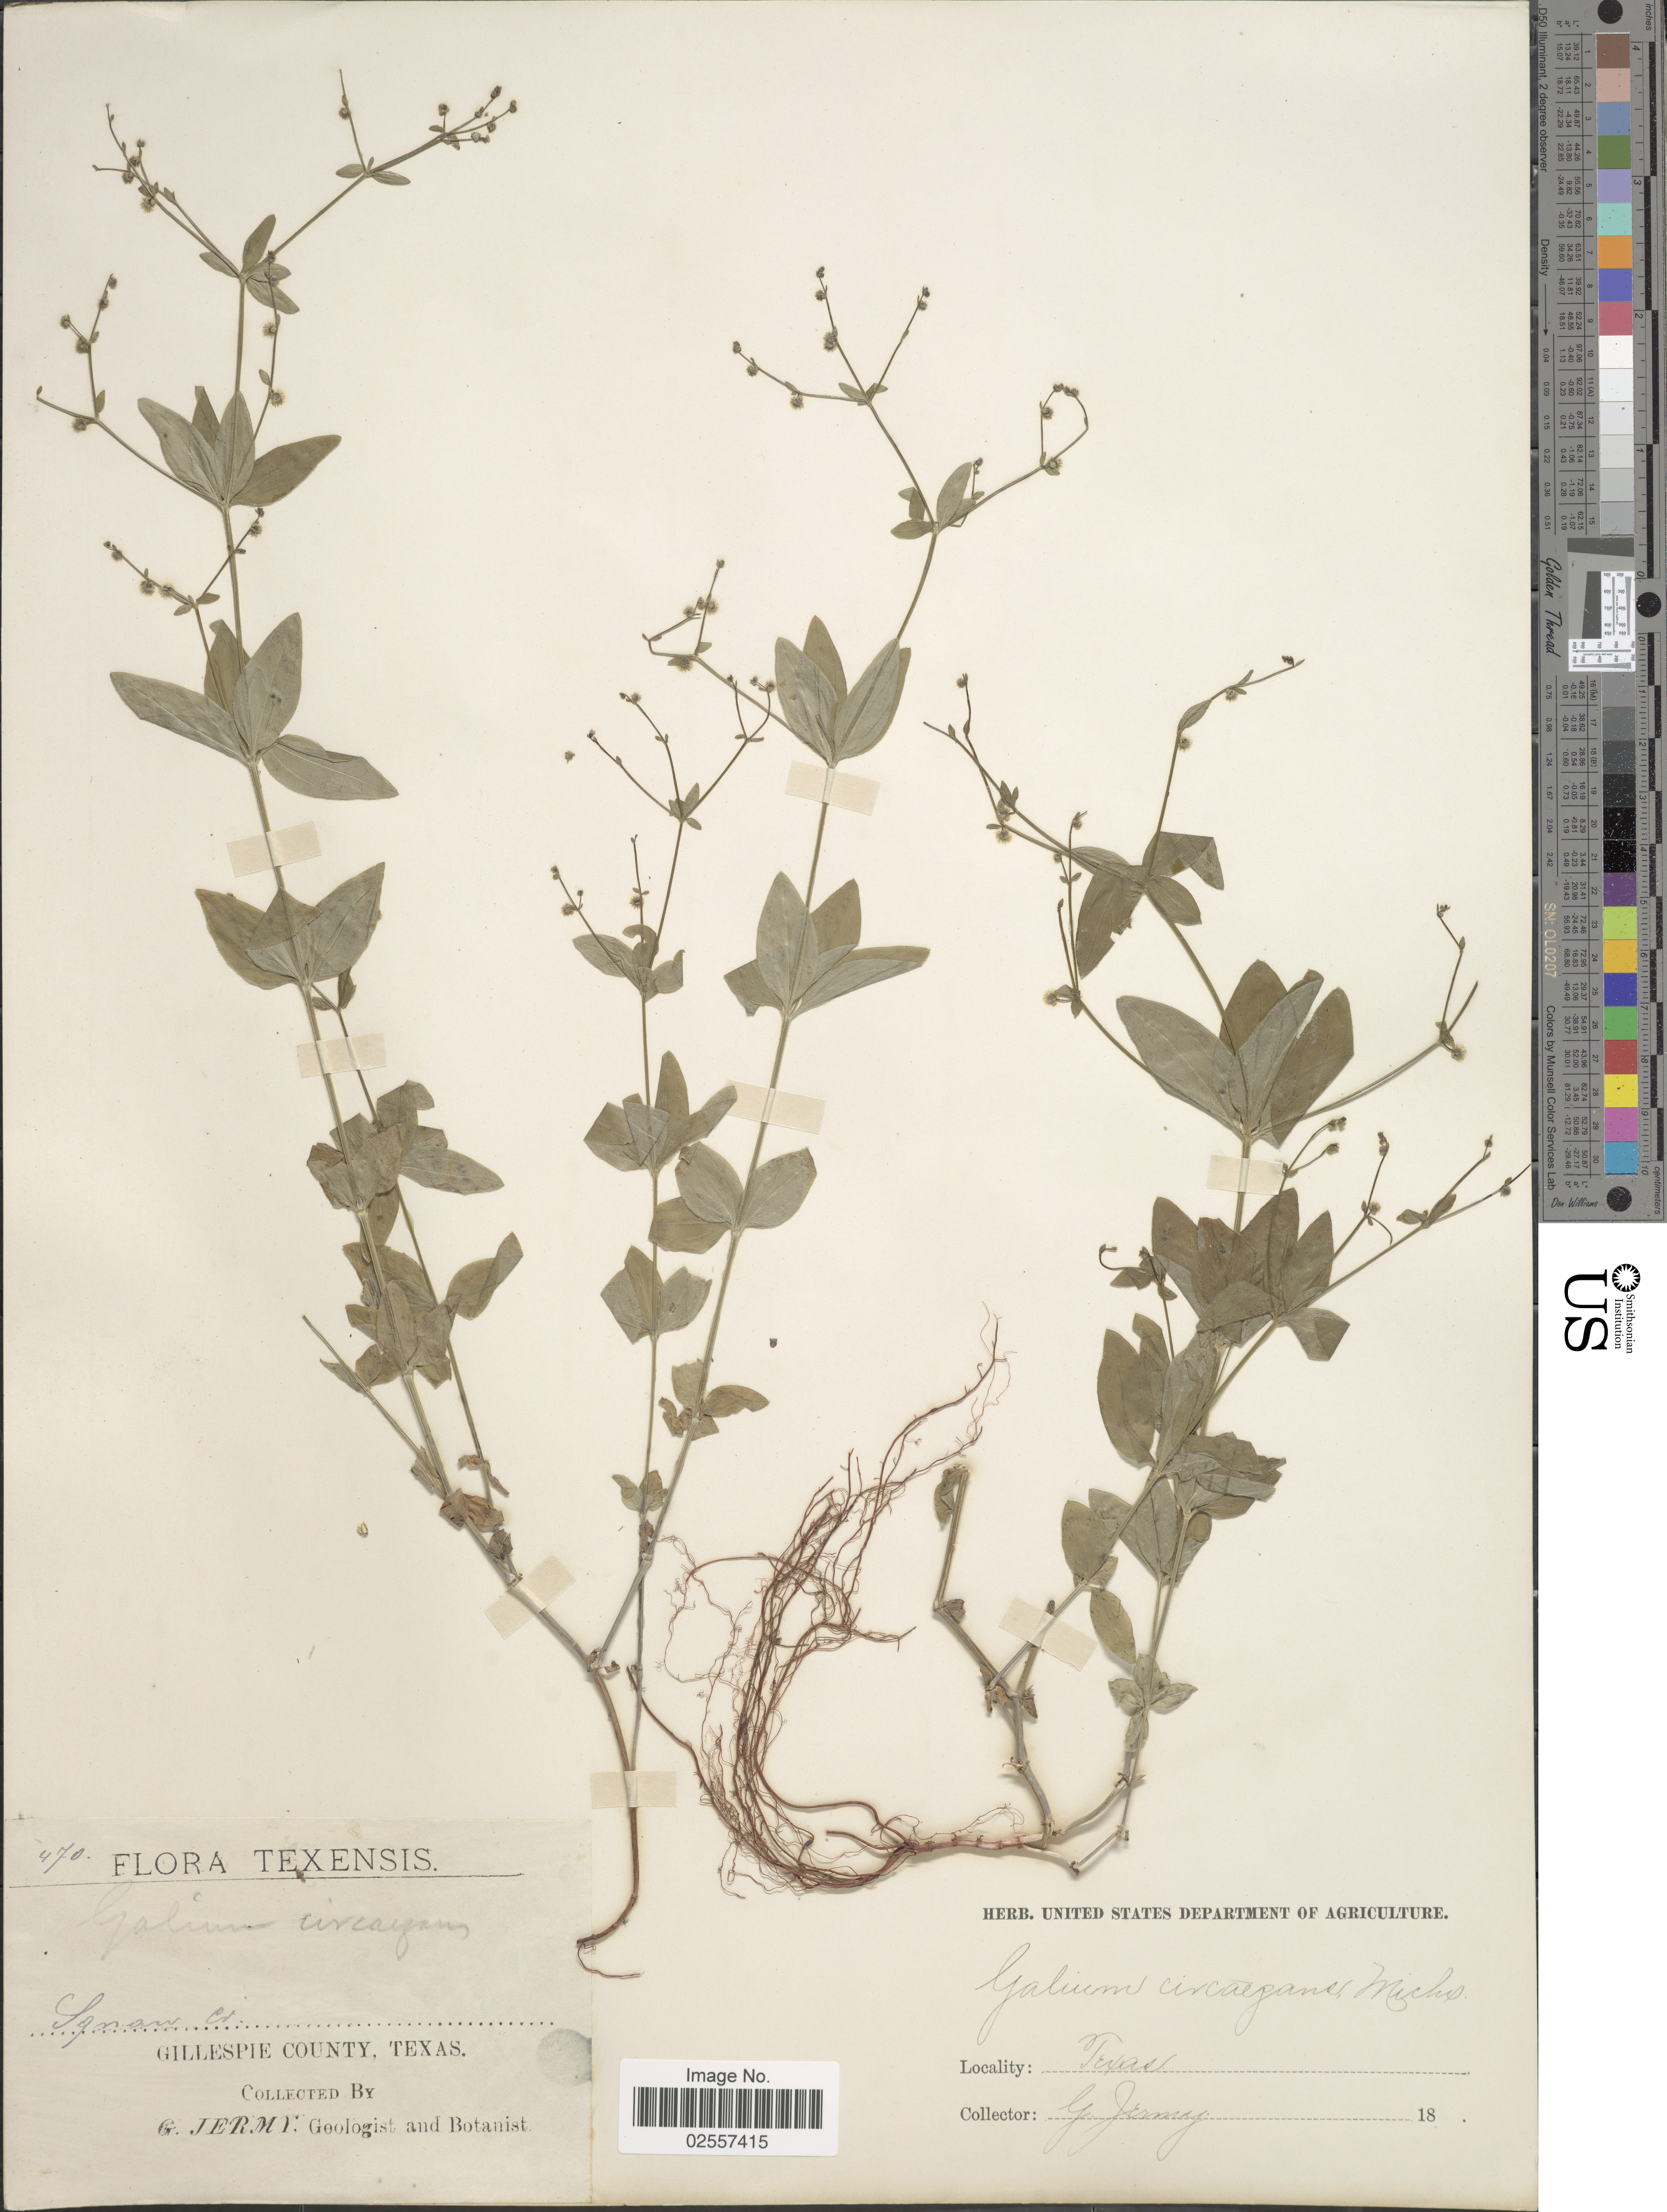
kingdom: Plantae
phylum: Tracheophyta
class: Magnoliopsida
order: Gentianales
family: Rubiaceae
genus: Galium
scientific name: Galium circaezans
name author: Michx.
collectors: G. Jermy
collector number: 470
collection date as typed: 18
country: United States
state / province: Texas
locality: Gillespie County.